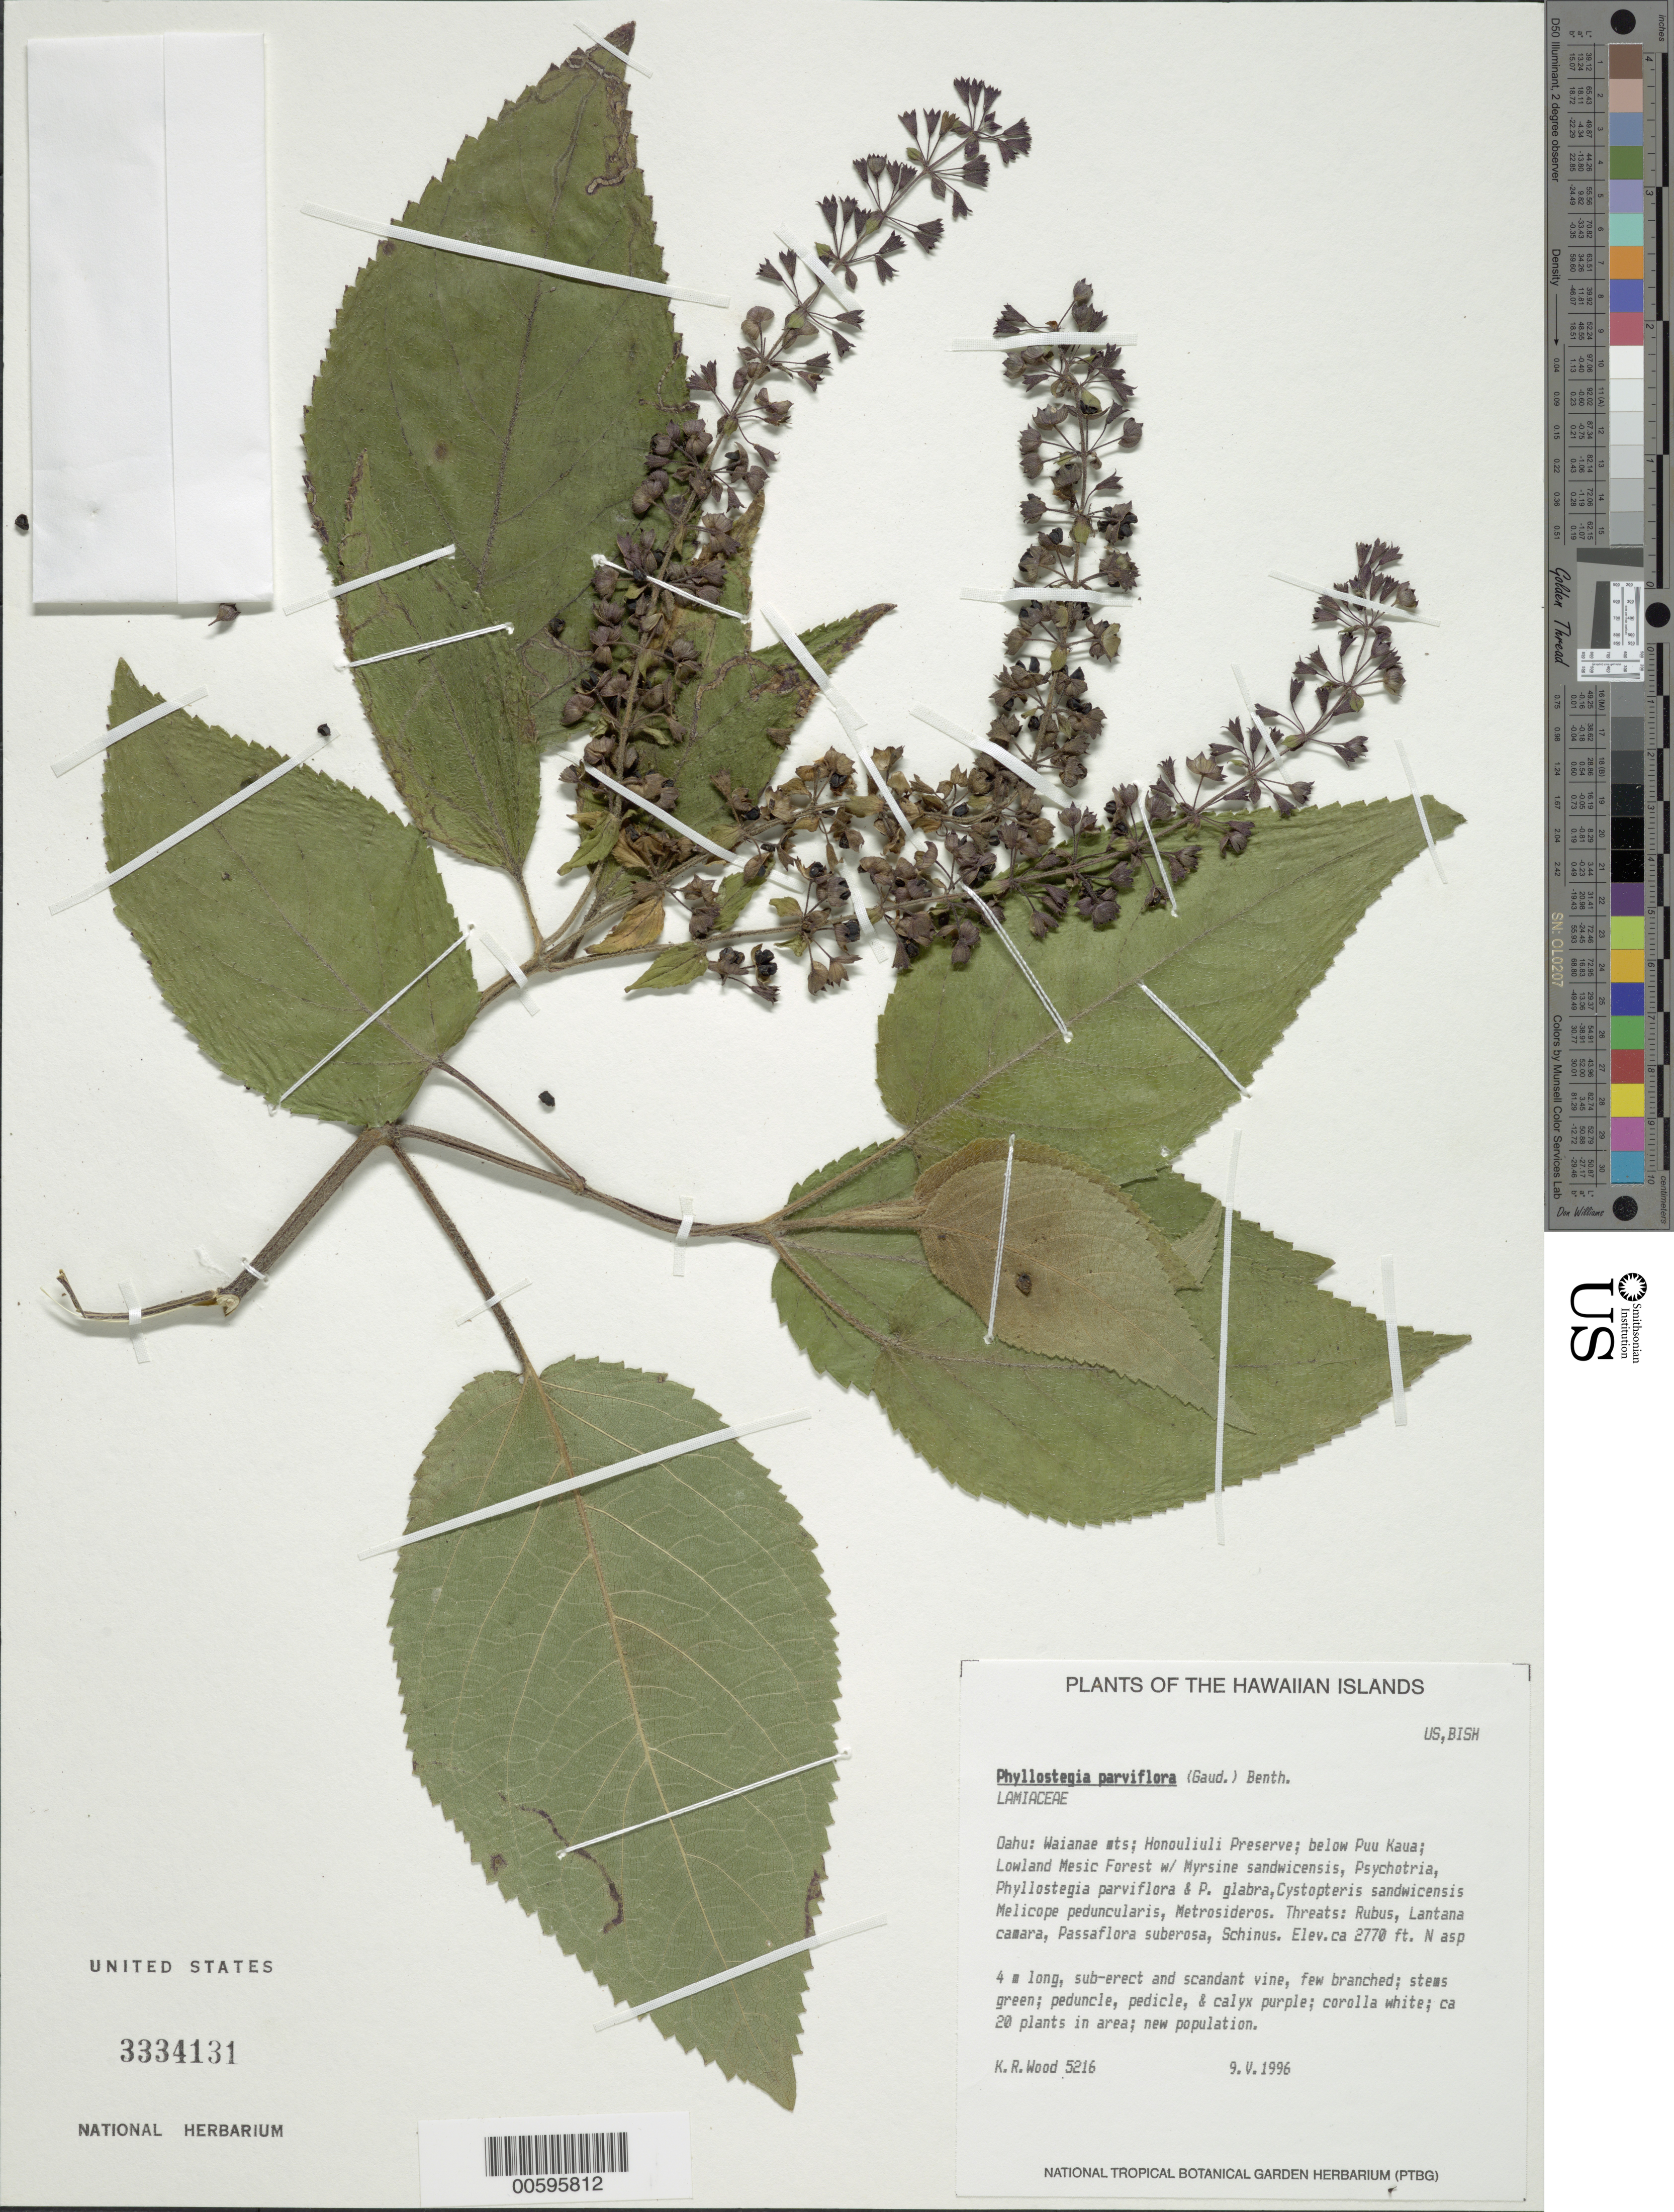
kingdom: Plantae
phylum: Tracheophyta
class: Magnoliopsida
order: Lamiales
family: Lamiaceae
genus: Phyllostegia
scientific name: Phyllostegia parviflora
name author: (Gaudich.) Benth.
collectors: K. R. Wood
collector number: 5216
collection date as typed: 9 May 1996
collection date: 1996-05-09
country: United States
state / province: Hawaii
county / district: Honolulu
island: Oahu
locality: Waianae mts; Honouliuli Preserve; below Puu Kaua.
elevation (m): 844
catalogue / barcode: US 3334131